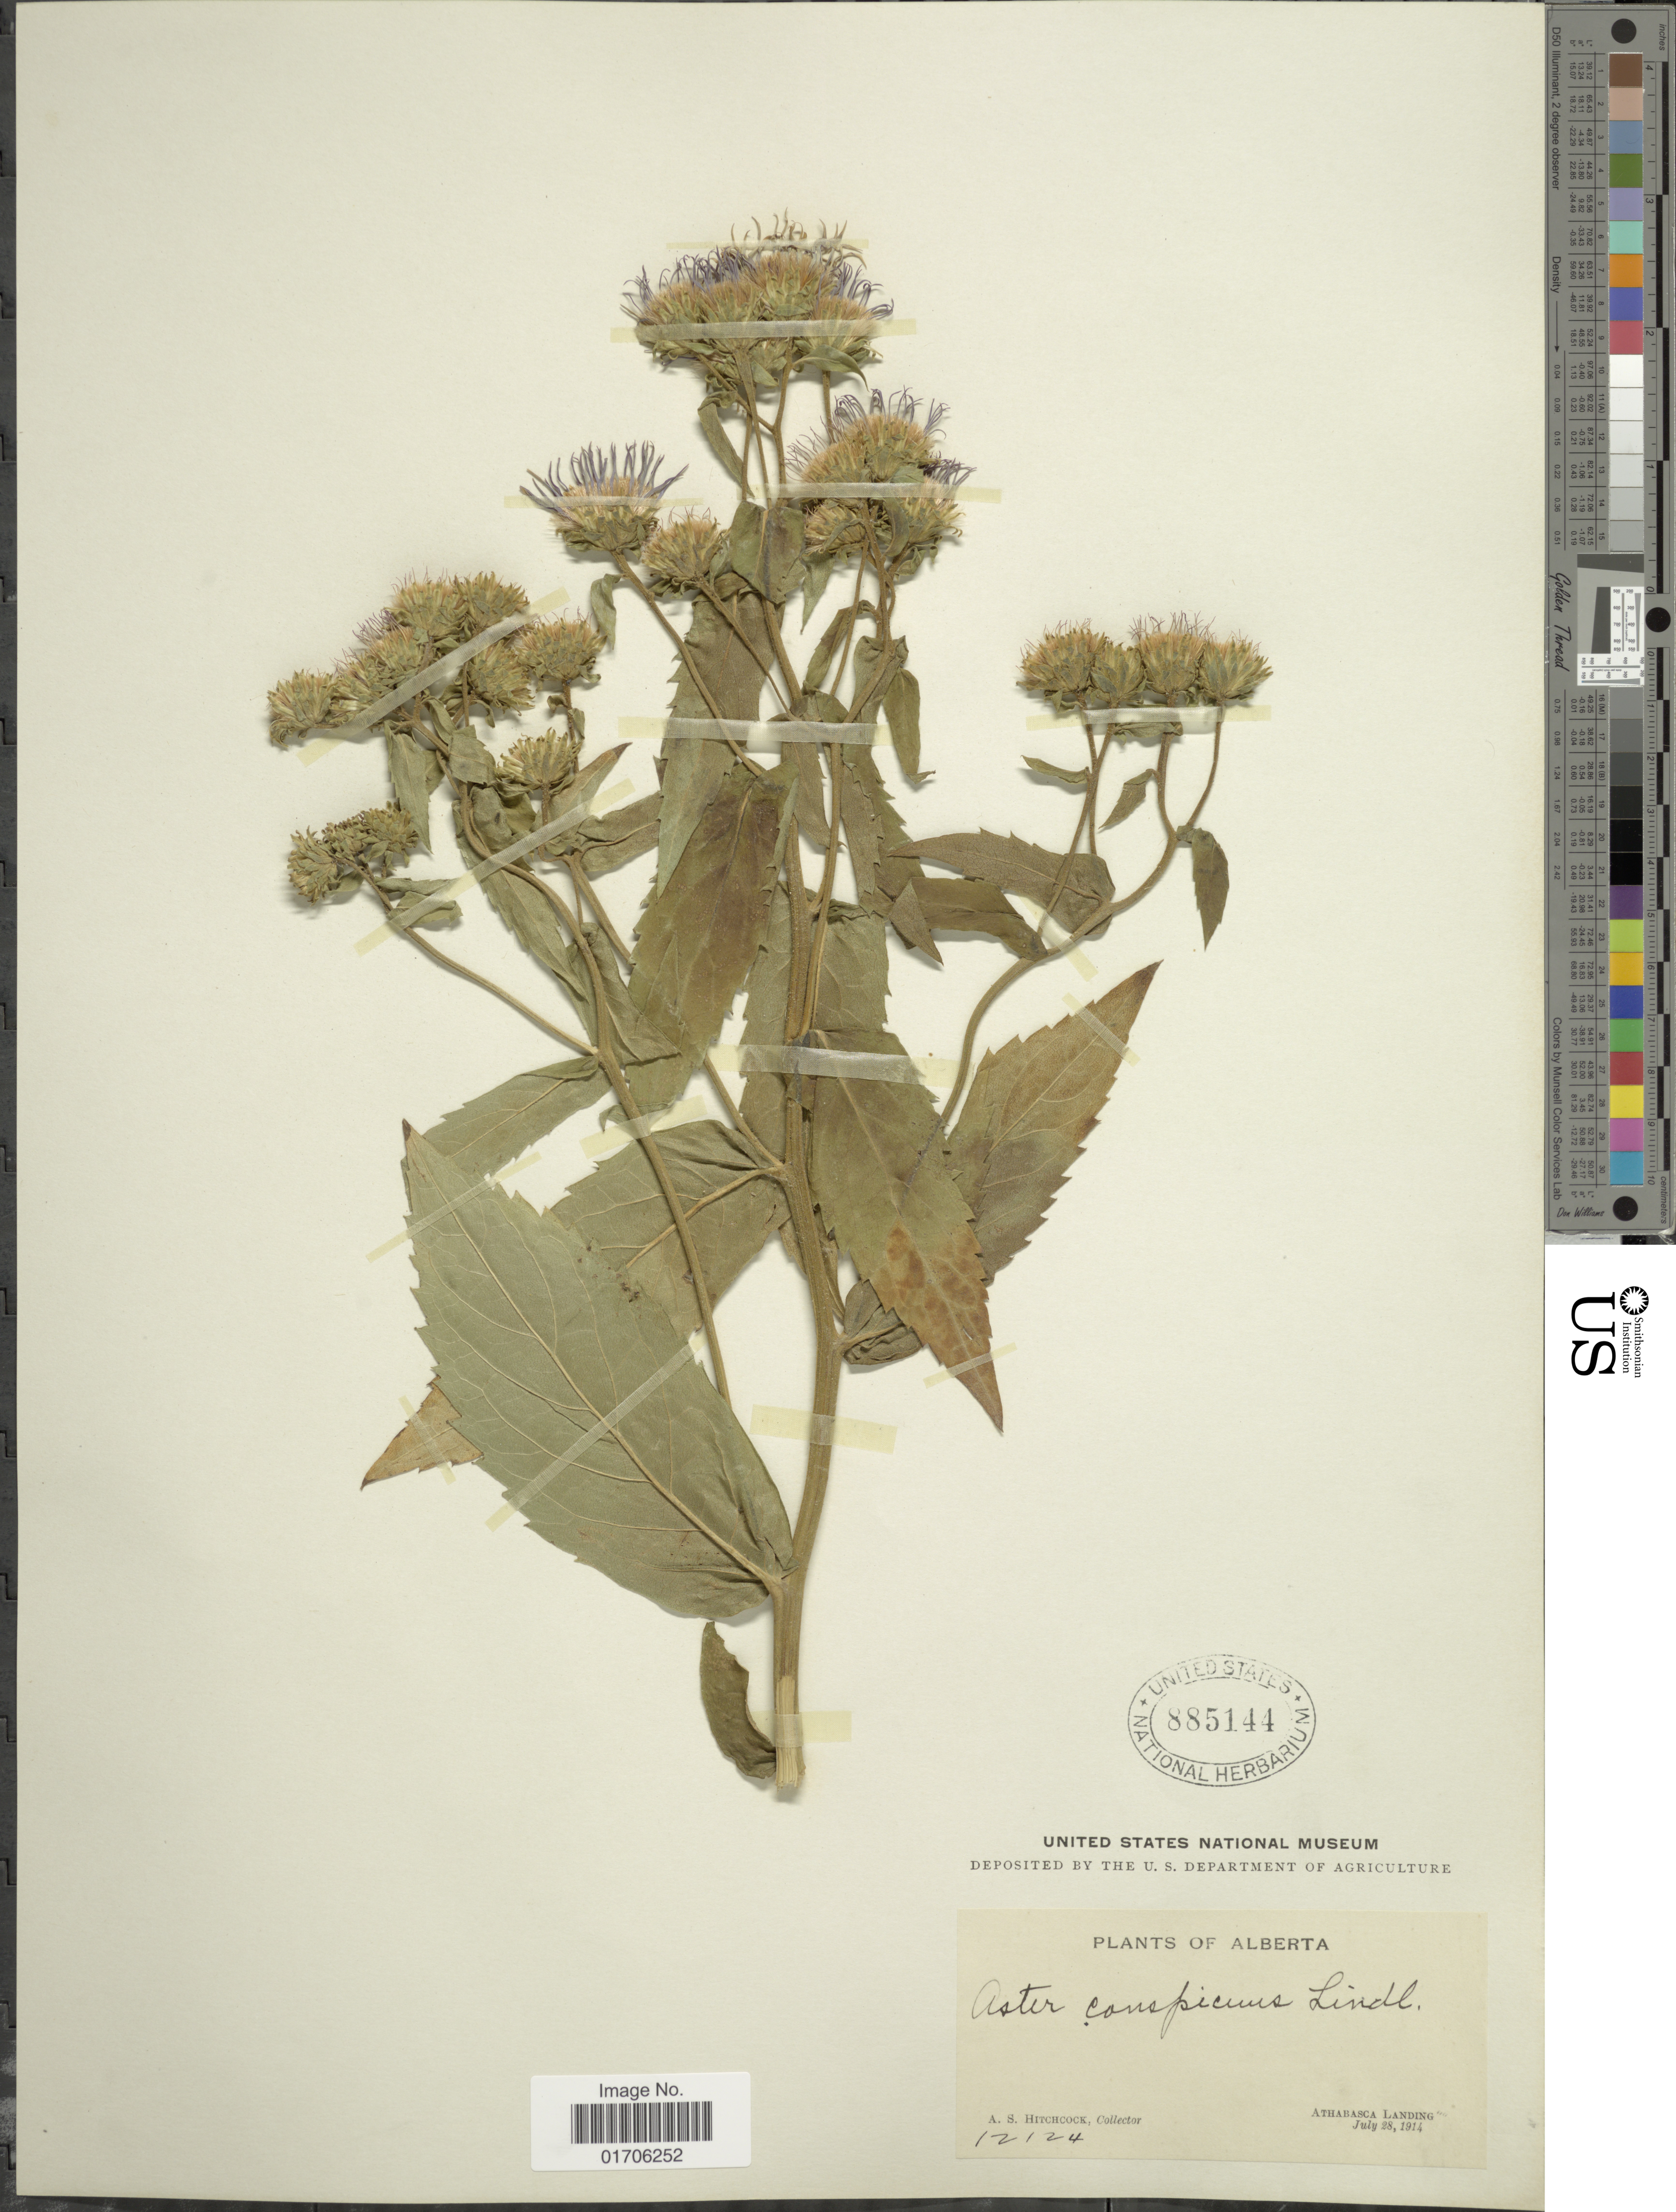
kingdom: Plantae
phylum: Tracheophyta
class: Magnoliopsida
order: Asterales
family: Asteraceae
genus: Eurybia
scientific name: Eurybia conspicua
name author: (Lindl.) G.L. Nesom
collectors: A. S. Hitchcock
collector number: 12124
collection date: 1914-07-28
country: Canada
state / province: Alberta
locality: Alberta. Athabasca Landing.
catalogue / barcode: US 885144